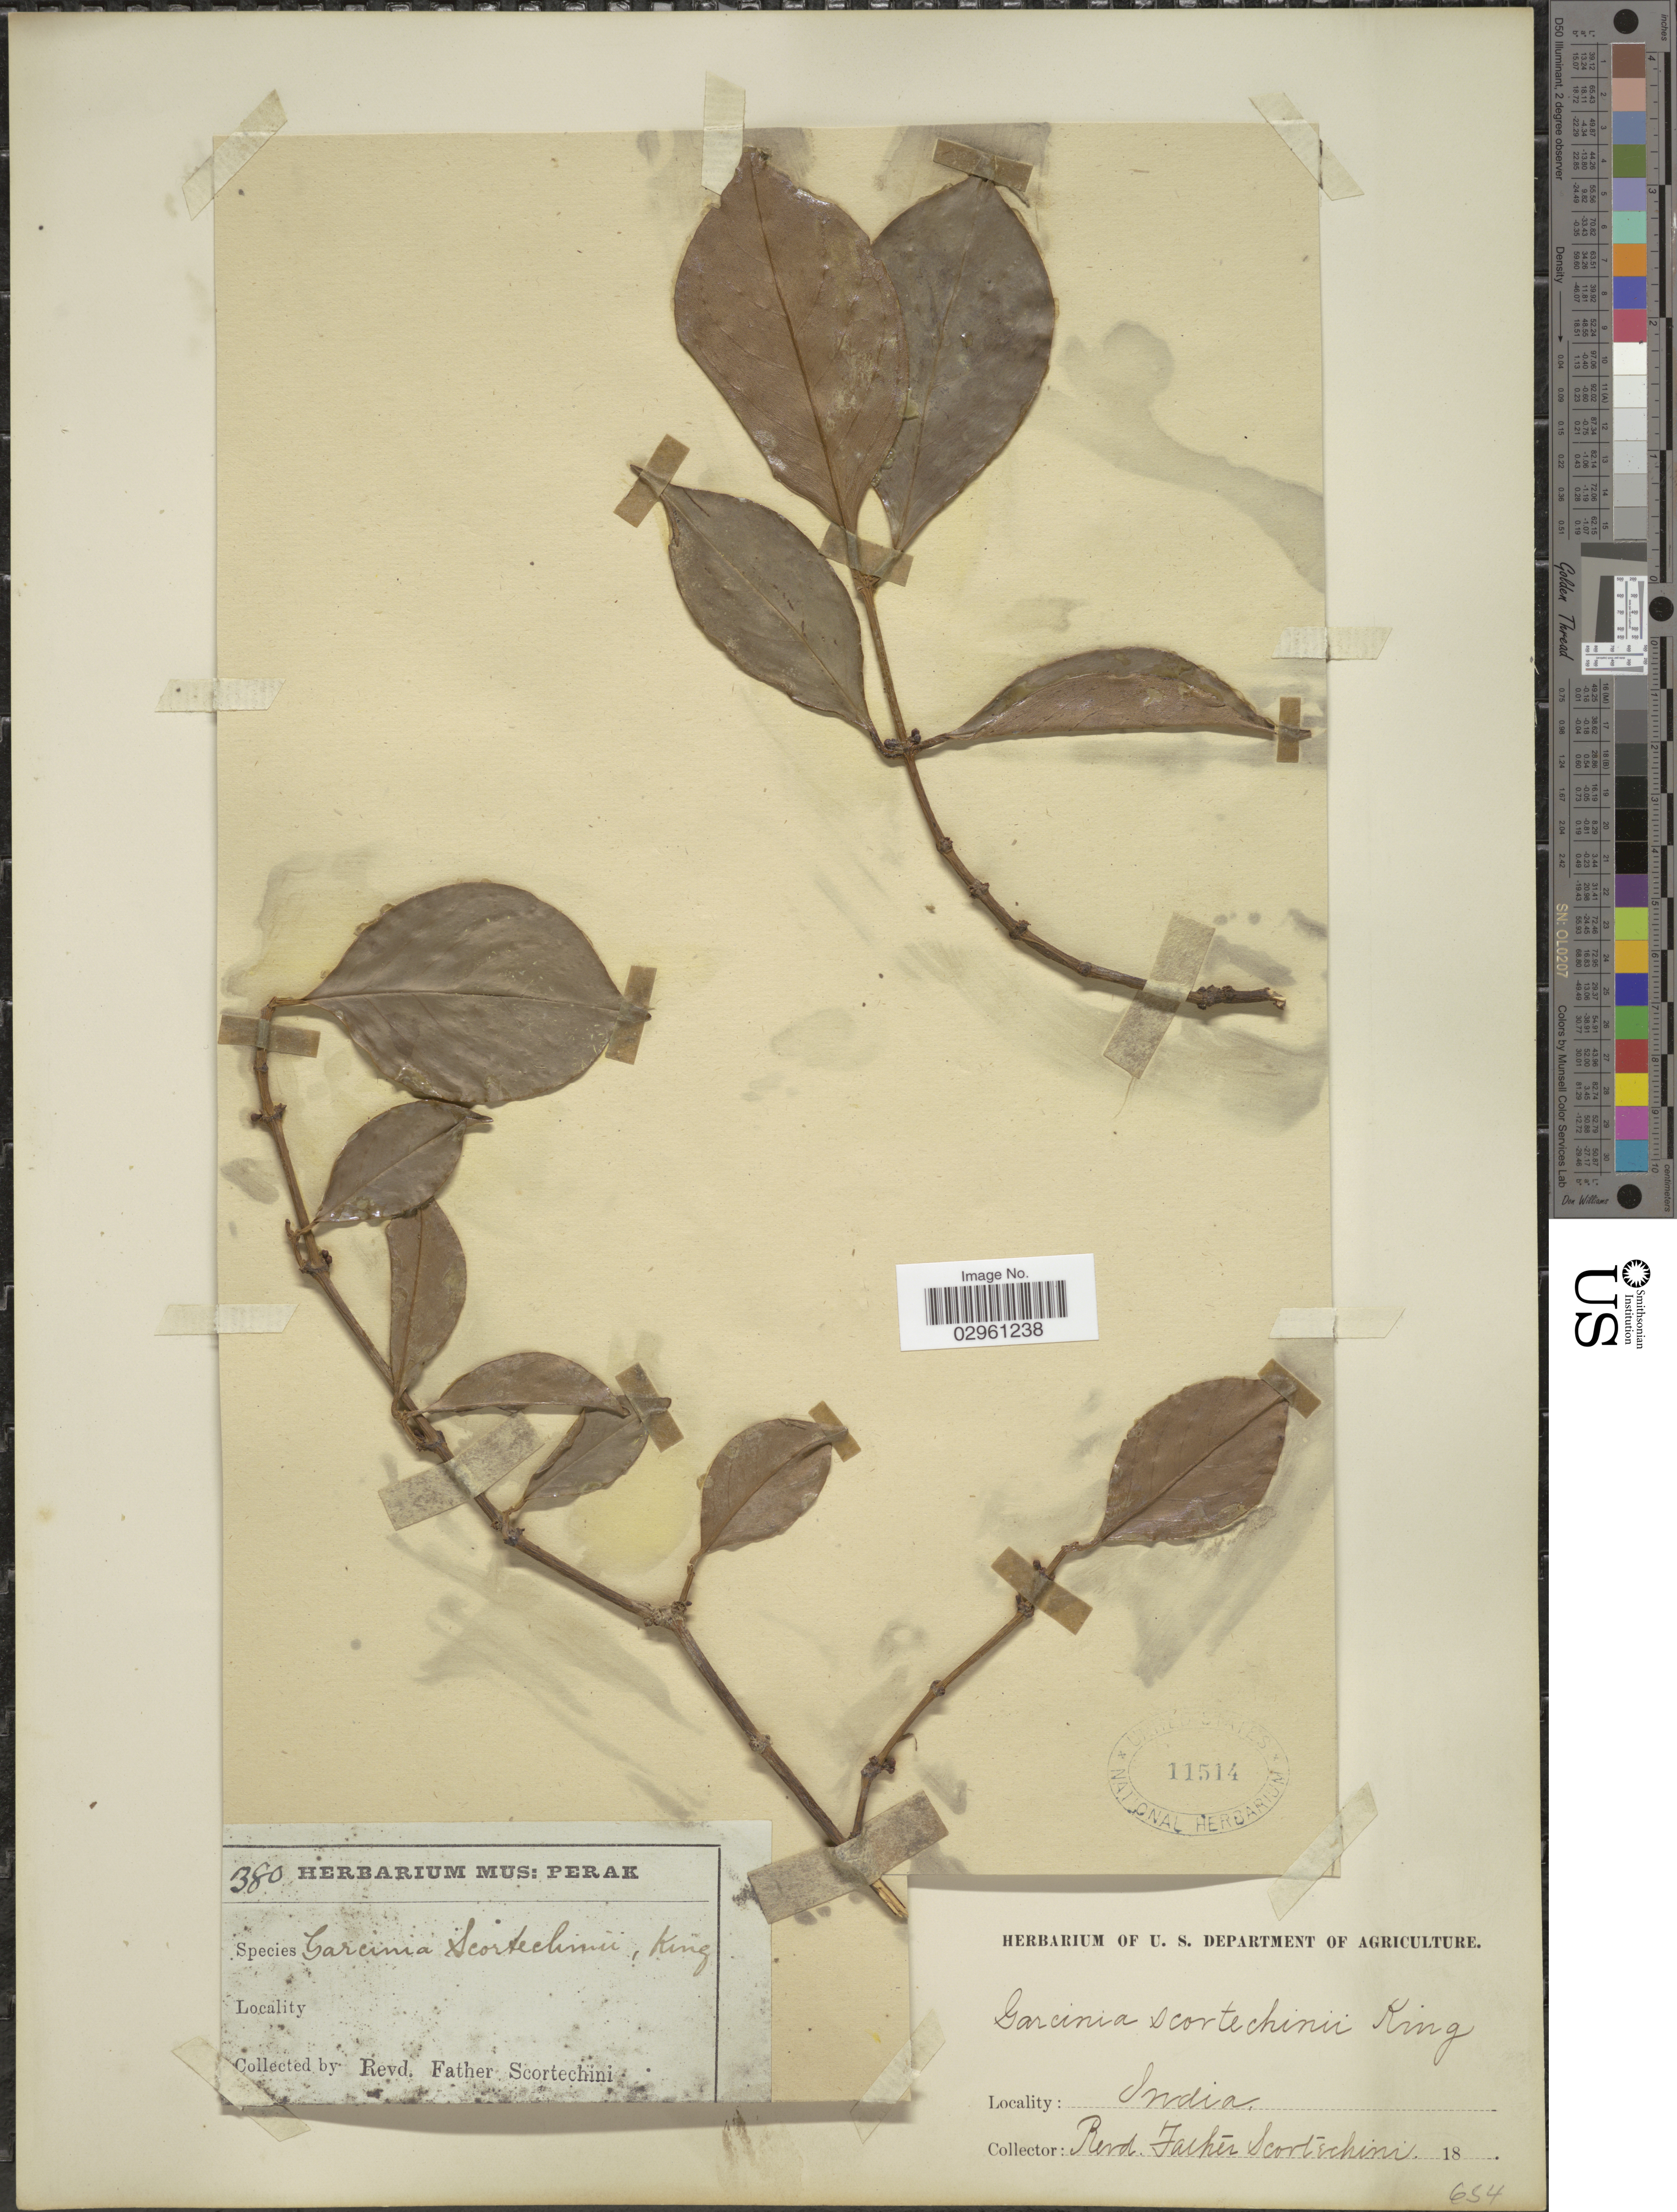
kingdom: Plantae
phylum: Tracheophyta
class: Magnoliopsida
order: Malpighiales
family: Clusiaceae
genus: Garcinia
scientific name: Garcinia scortechinii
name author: King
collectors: Fr. Scortechini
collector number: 380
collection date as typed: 18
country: India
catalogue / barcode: US 11514